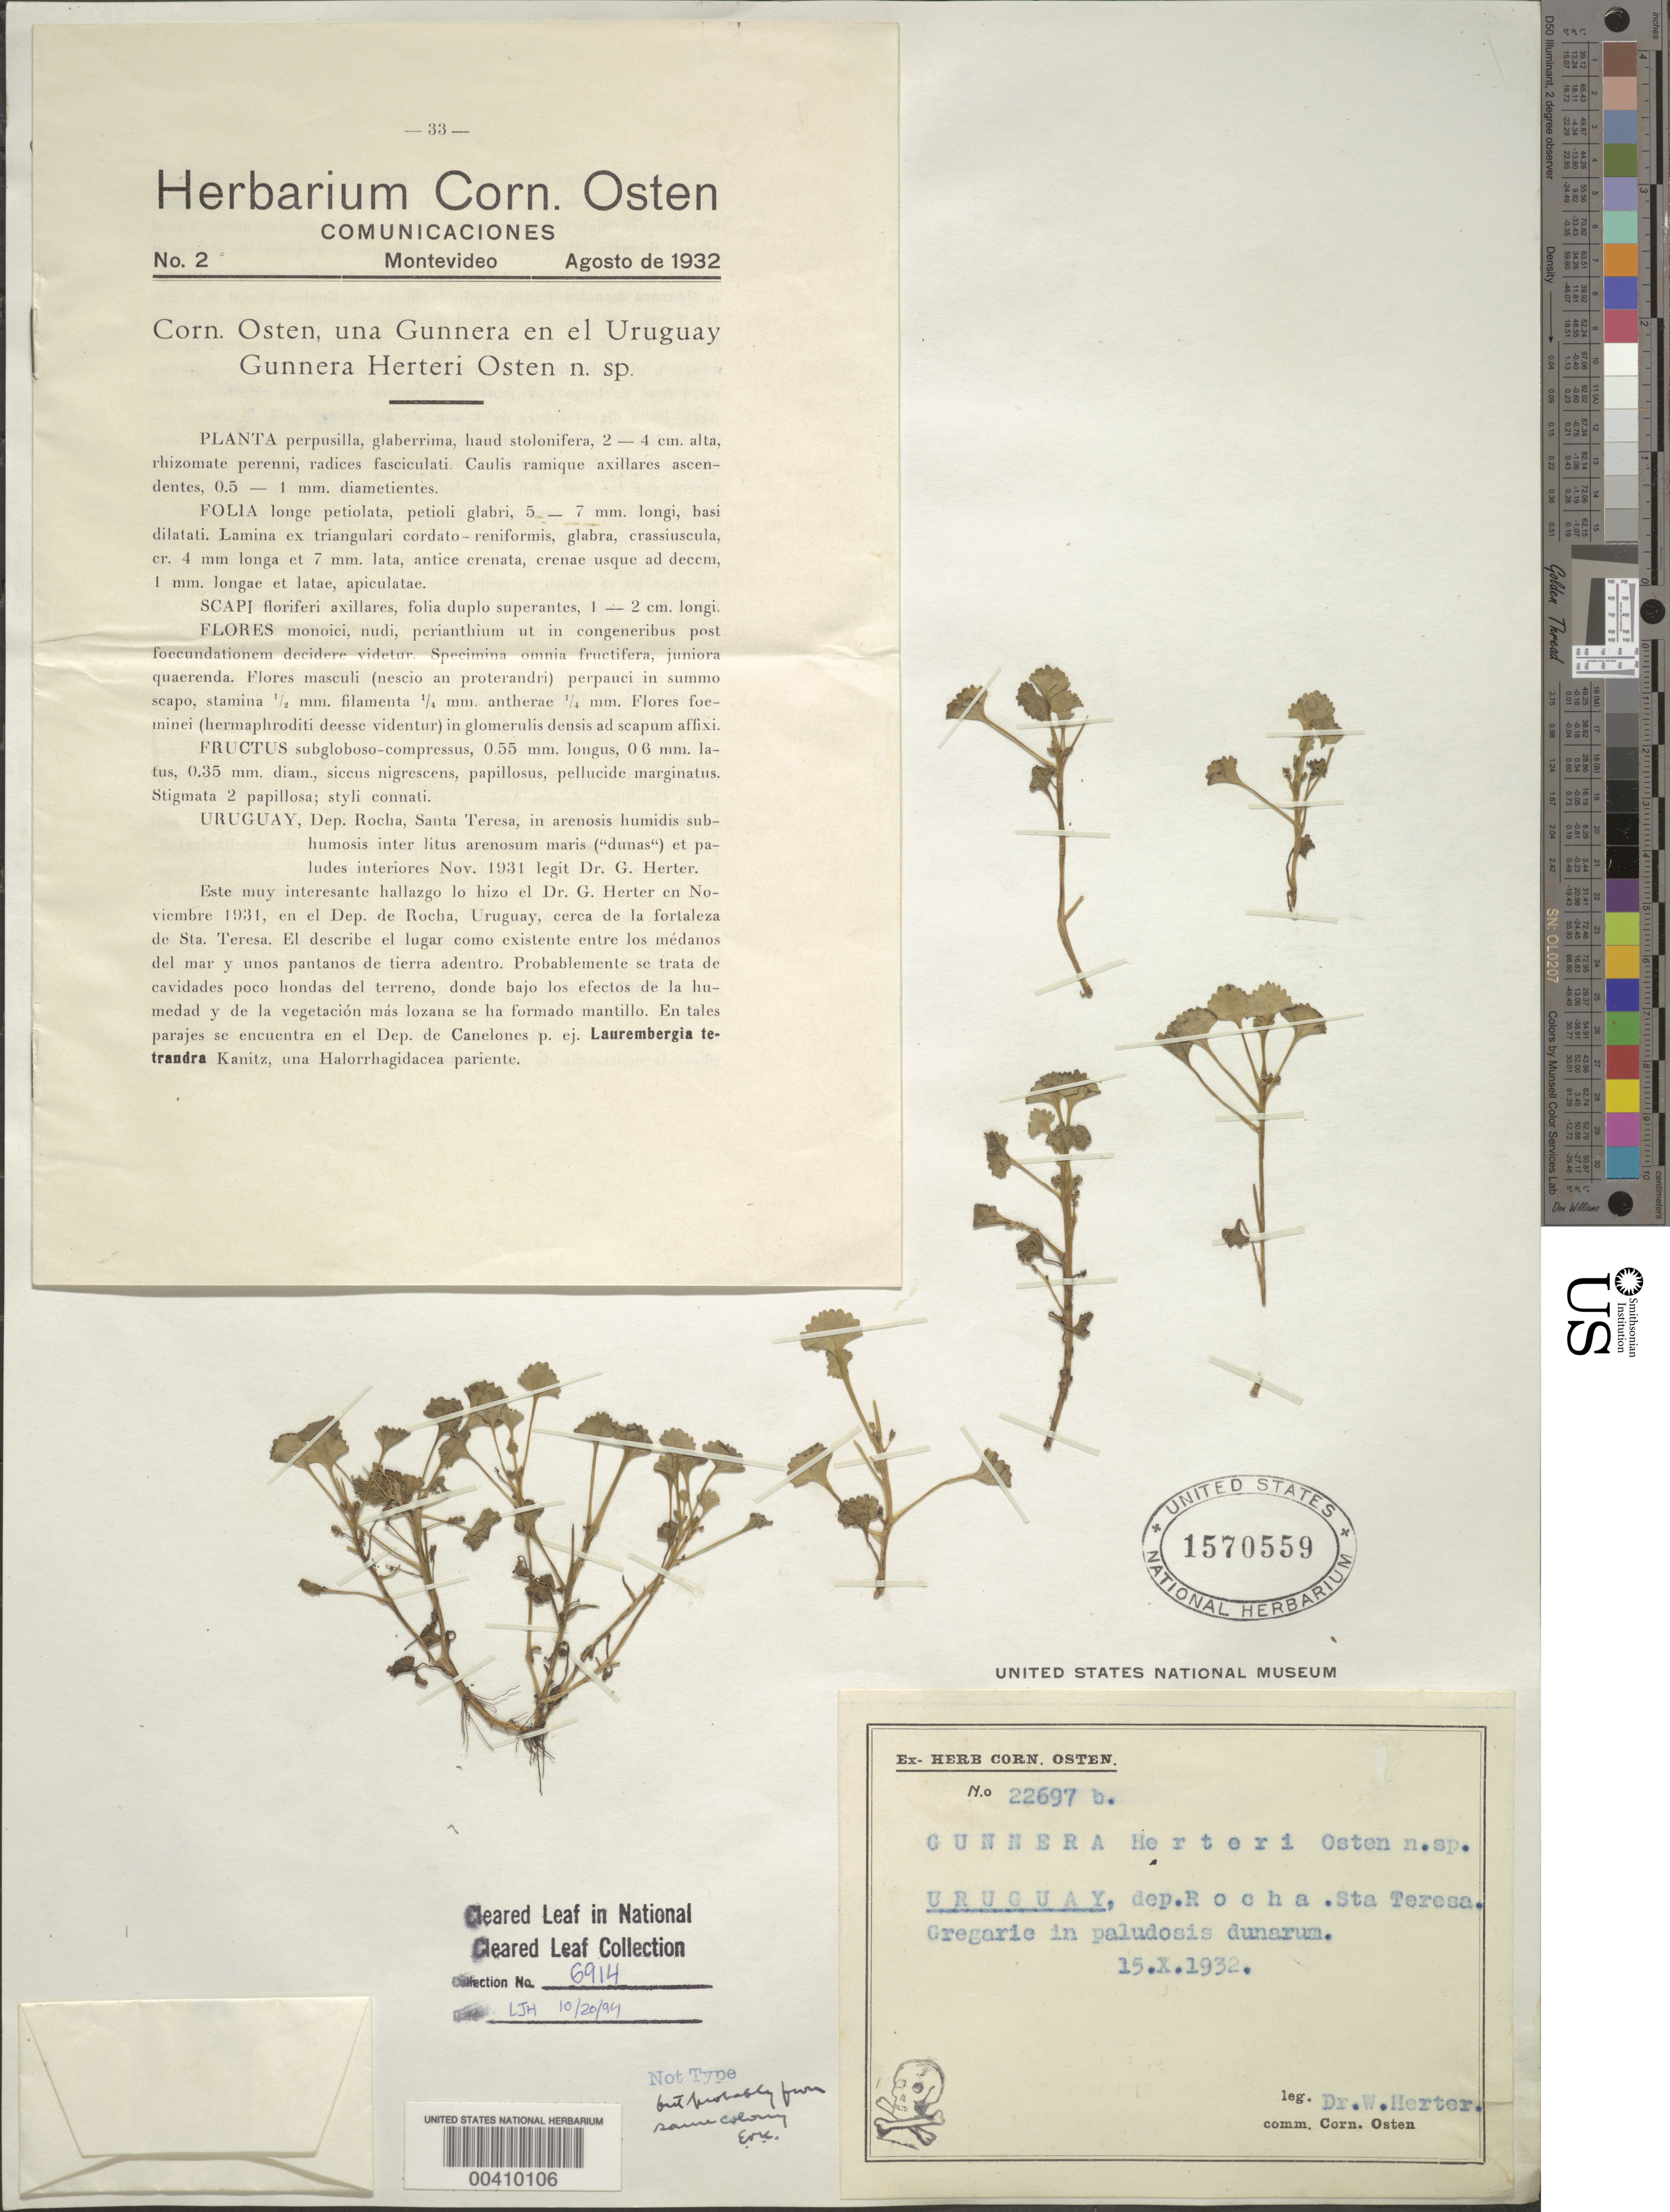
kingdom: Plantae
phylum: Tracheophyta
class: Magnoliopsida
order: Gunnerales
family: Gunneraceae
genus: Gunnera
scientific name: Gunnera herteri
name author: Osten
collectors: W. G. Herter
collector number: ex Herb. C. Osten. 22697b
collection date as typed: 15 Oct 1932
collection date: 1932-10-15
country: Uruguay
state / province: Rocha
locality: Santa Teresa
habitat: Gregarie in paludosis dunarum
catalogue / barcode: US 1570559